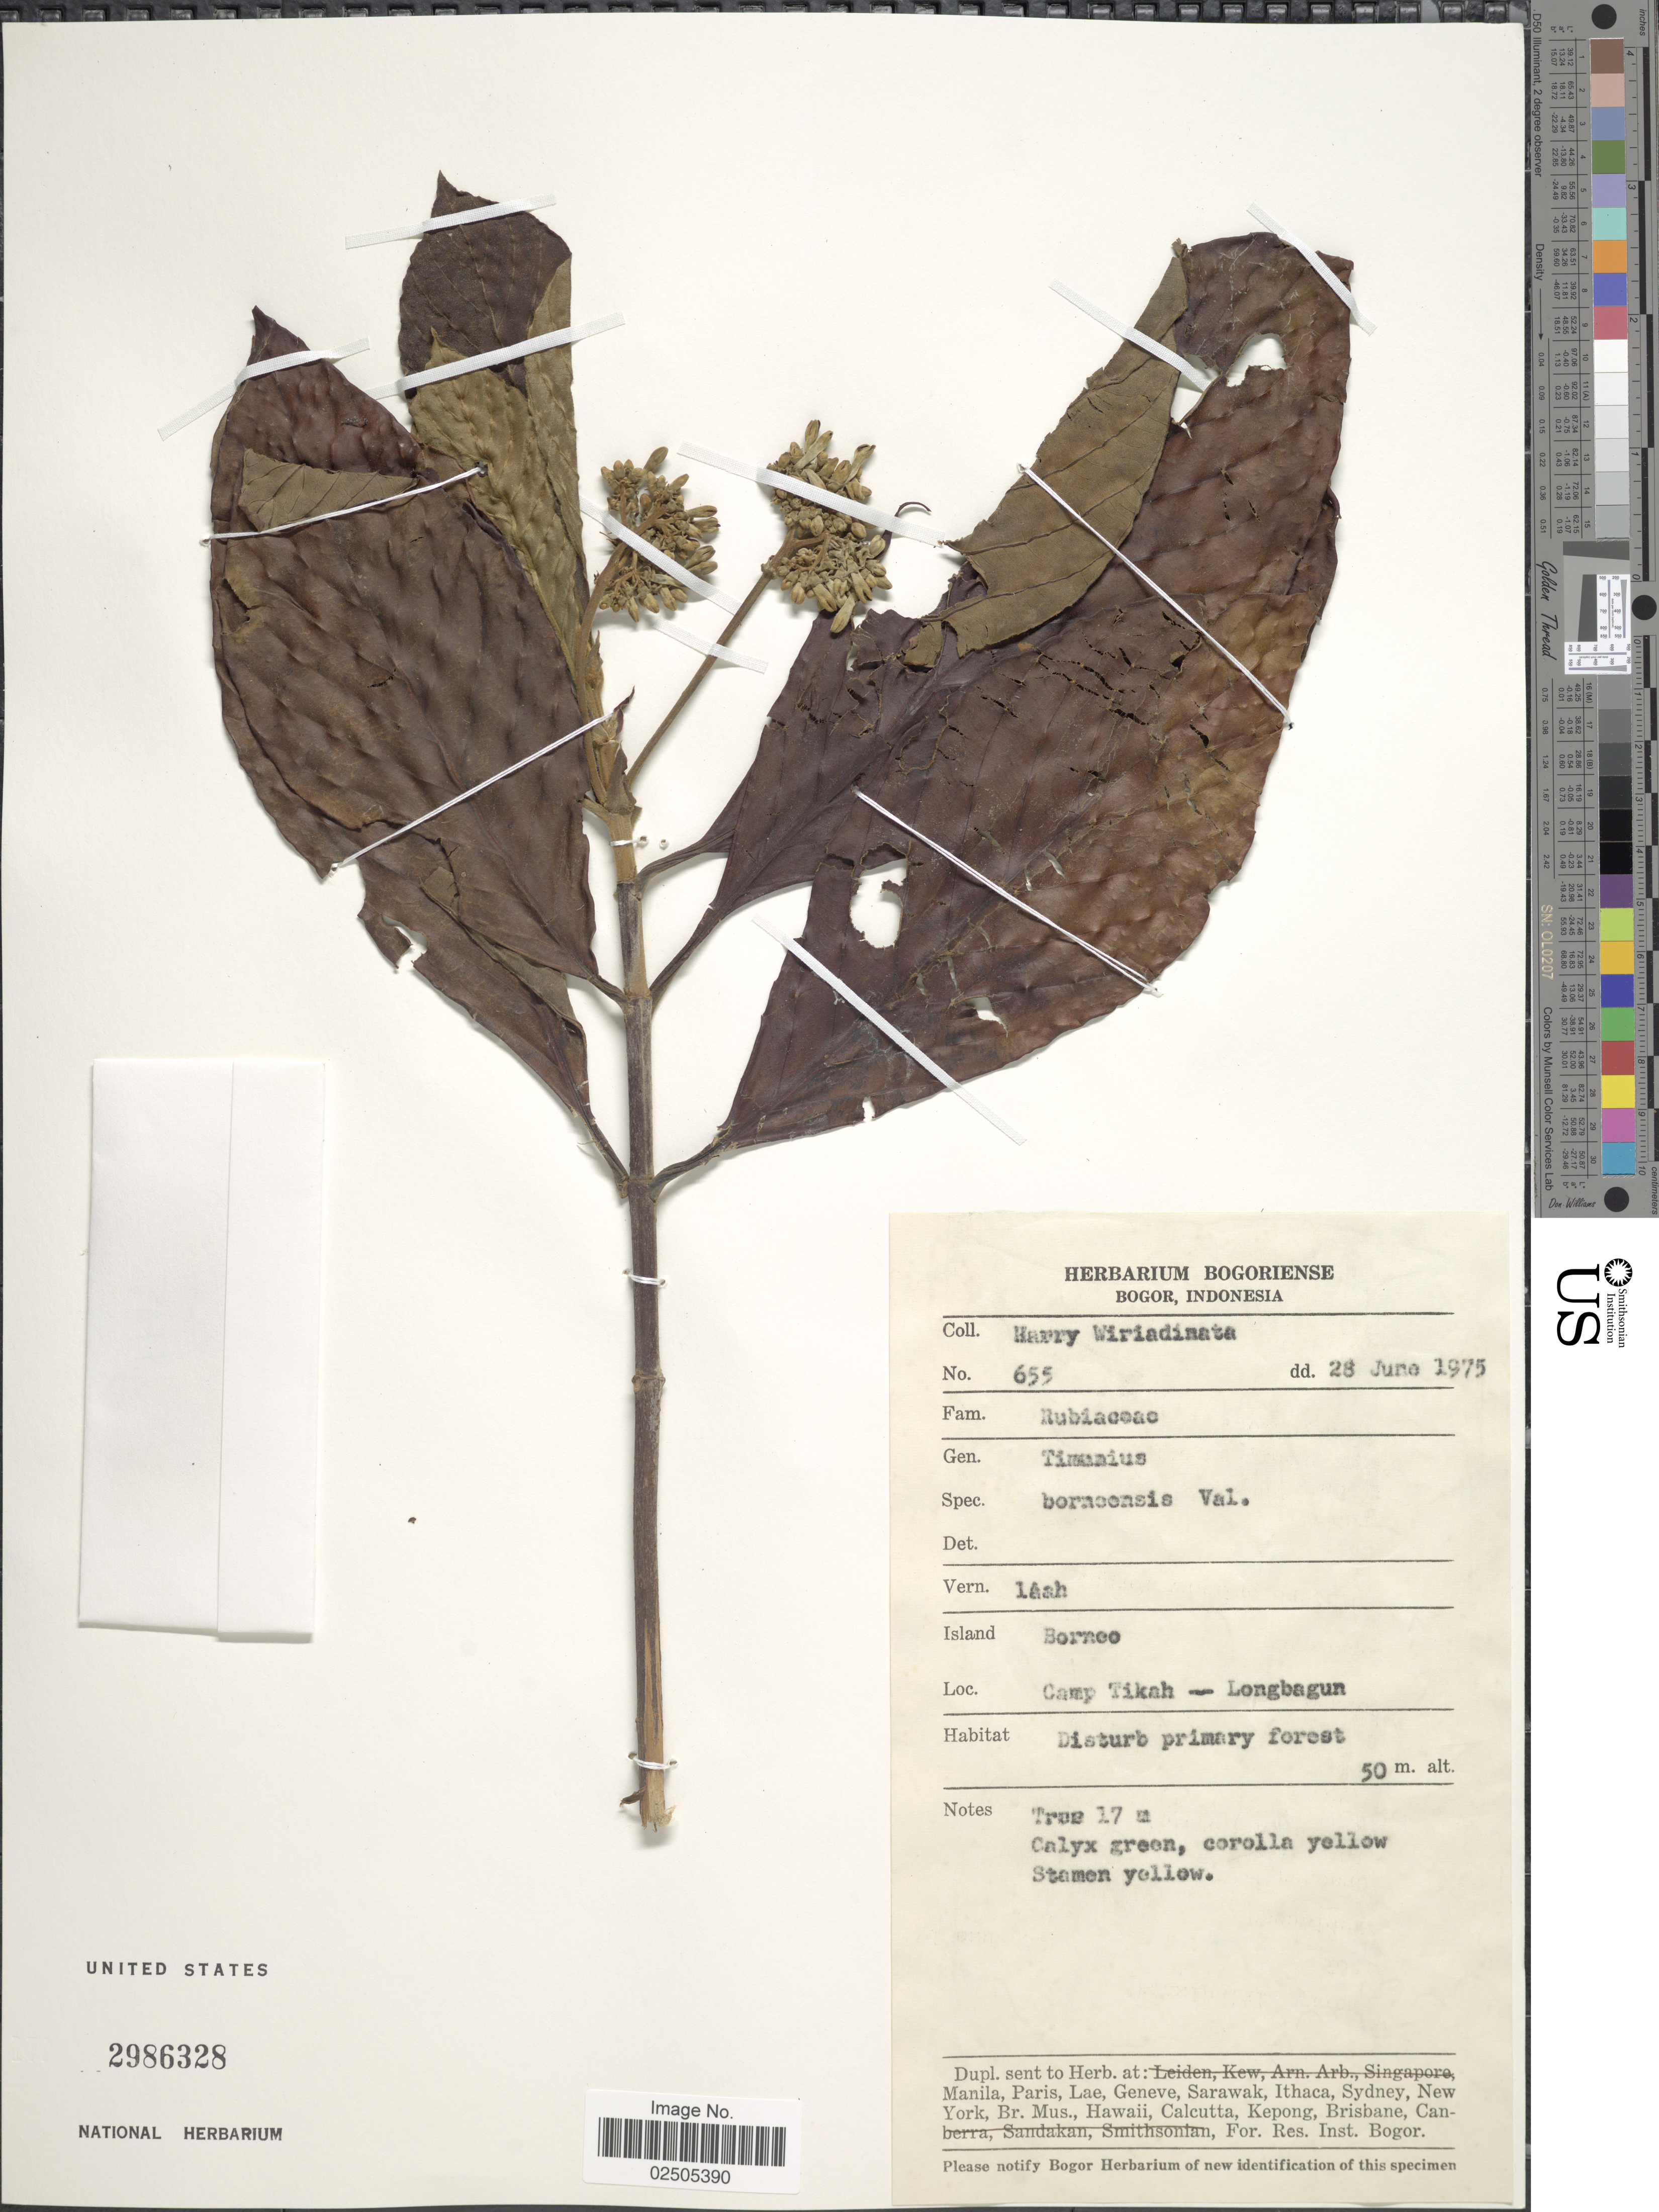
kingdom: Plantae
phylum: Tracheophyta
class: Magnoliopsida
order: Gentianales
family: Rubiaceae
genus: Timonius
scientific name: Timonius borneensis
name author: Valeton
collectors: H. Wiriadanata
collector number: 655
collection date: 1975-06-28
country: Indonesia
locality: Island Borneo, Camp Tikah - Longbagun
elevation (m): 50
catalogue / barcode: US 2986328